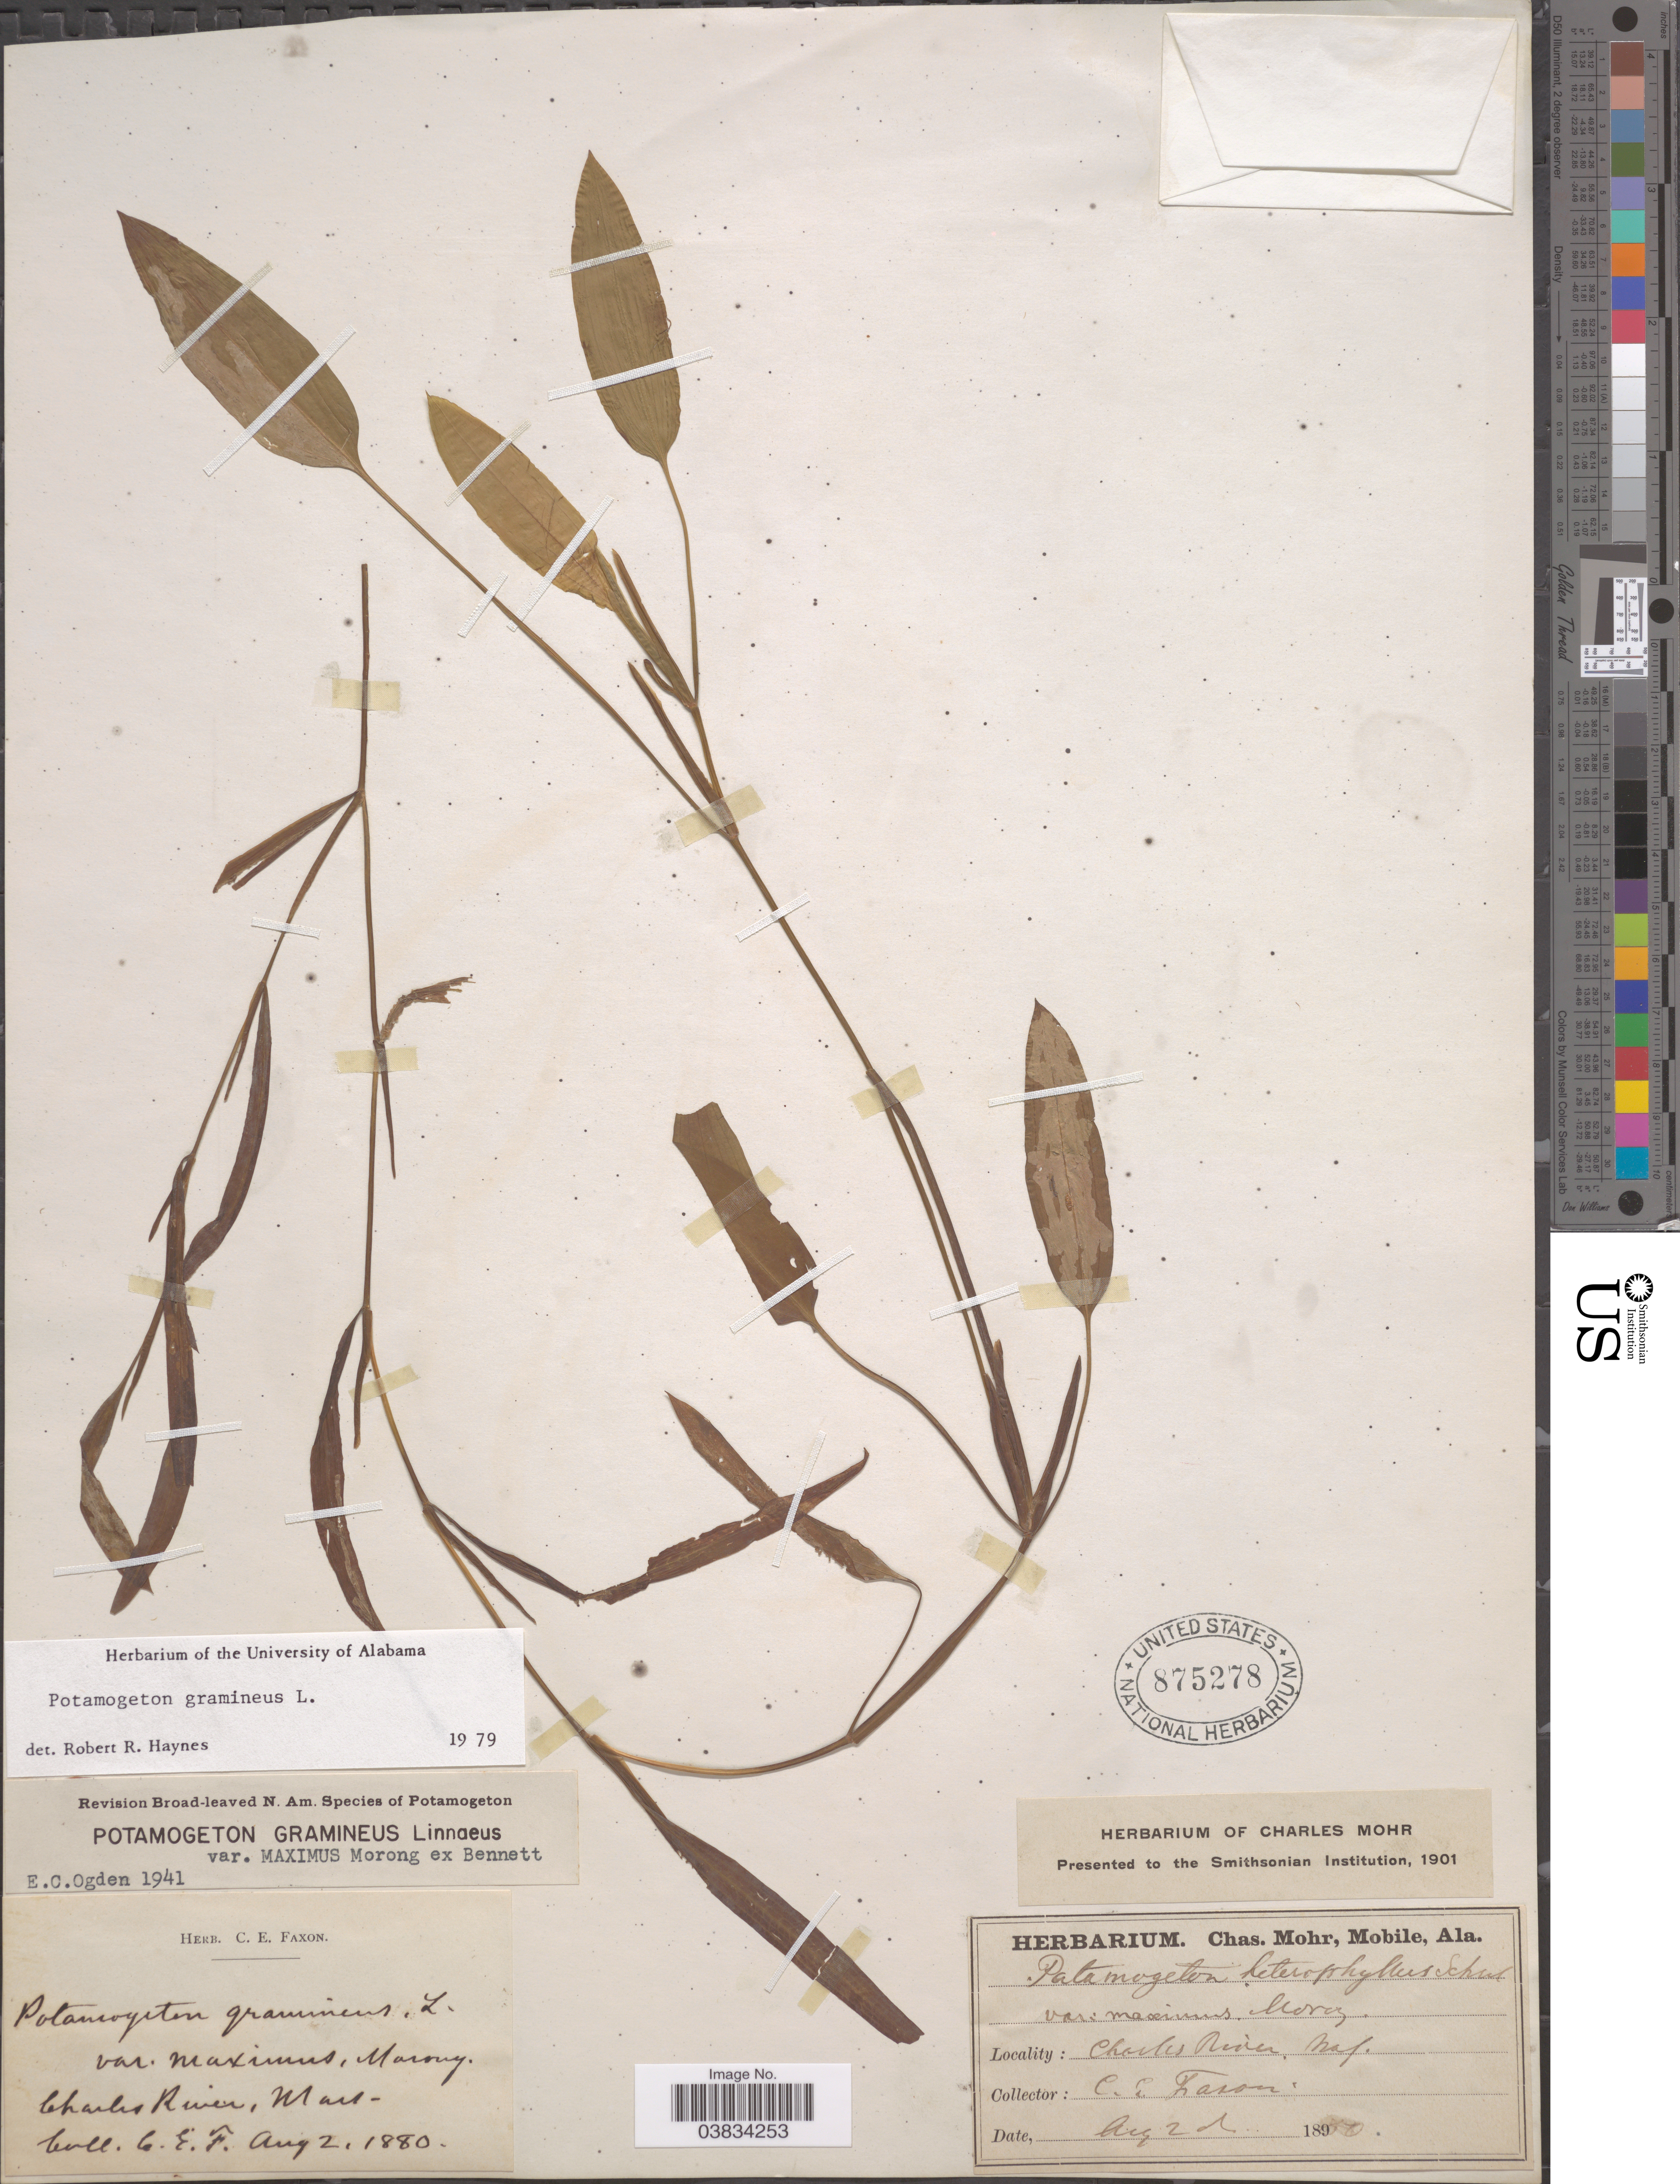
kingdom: Plantae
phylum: Tracheophyta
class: Liliopsida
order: Alismatales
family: Potamogetonaceae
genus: Potamogeton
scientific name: Potamogeton gramineus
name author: L.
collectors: C. Faxon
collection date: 1880-08-02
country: United States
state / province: Massachusetts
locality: Charles River.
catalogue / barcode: US 875278